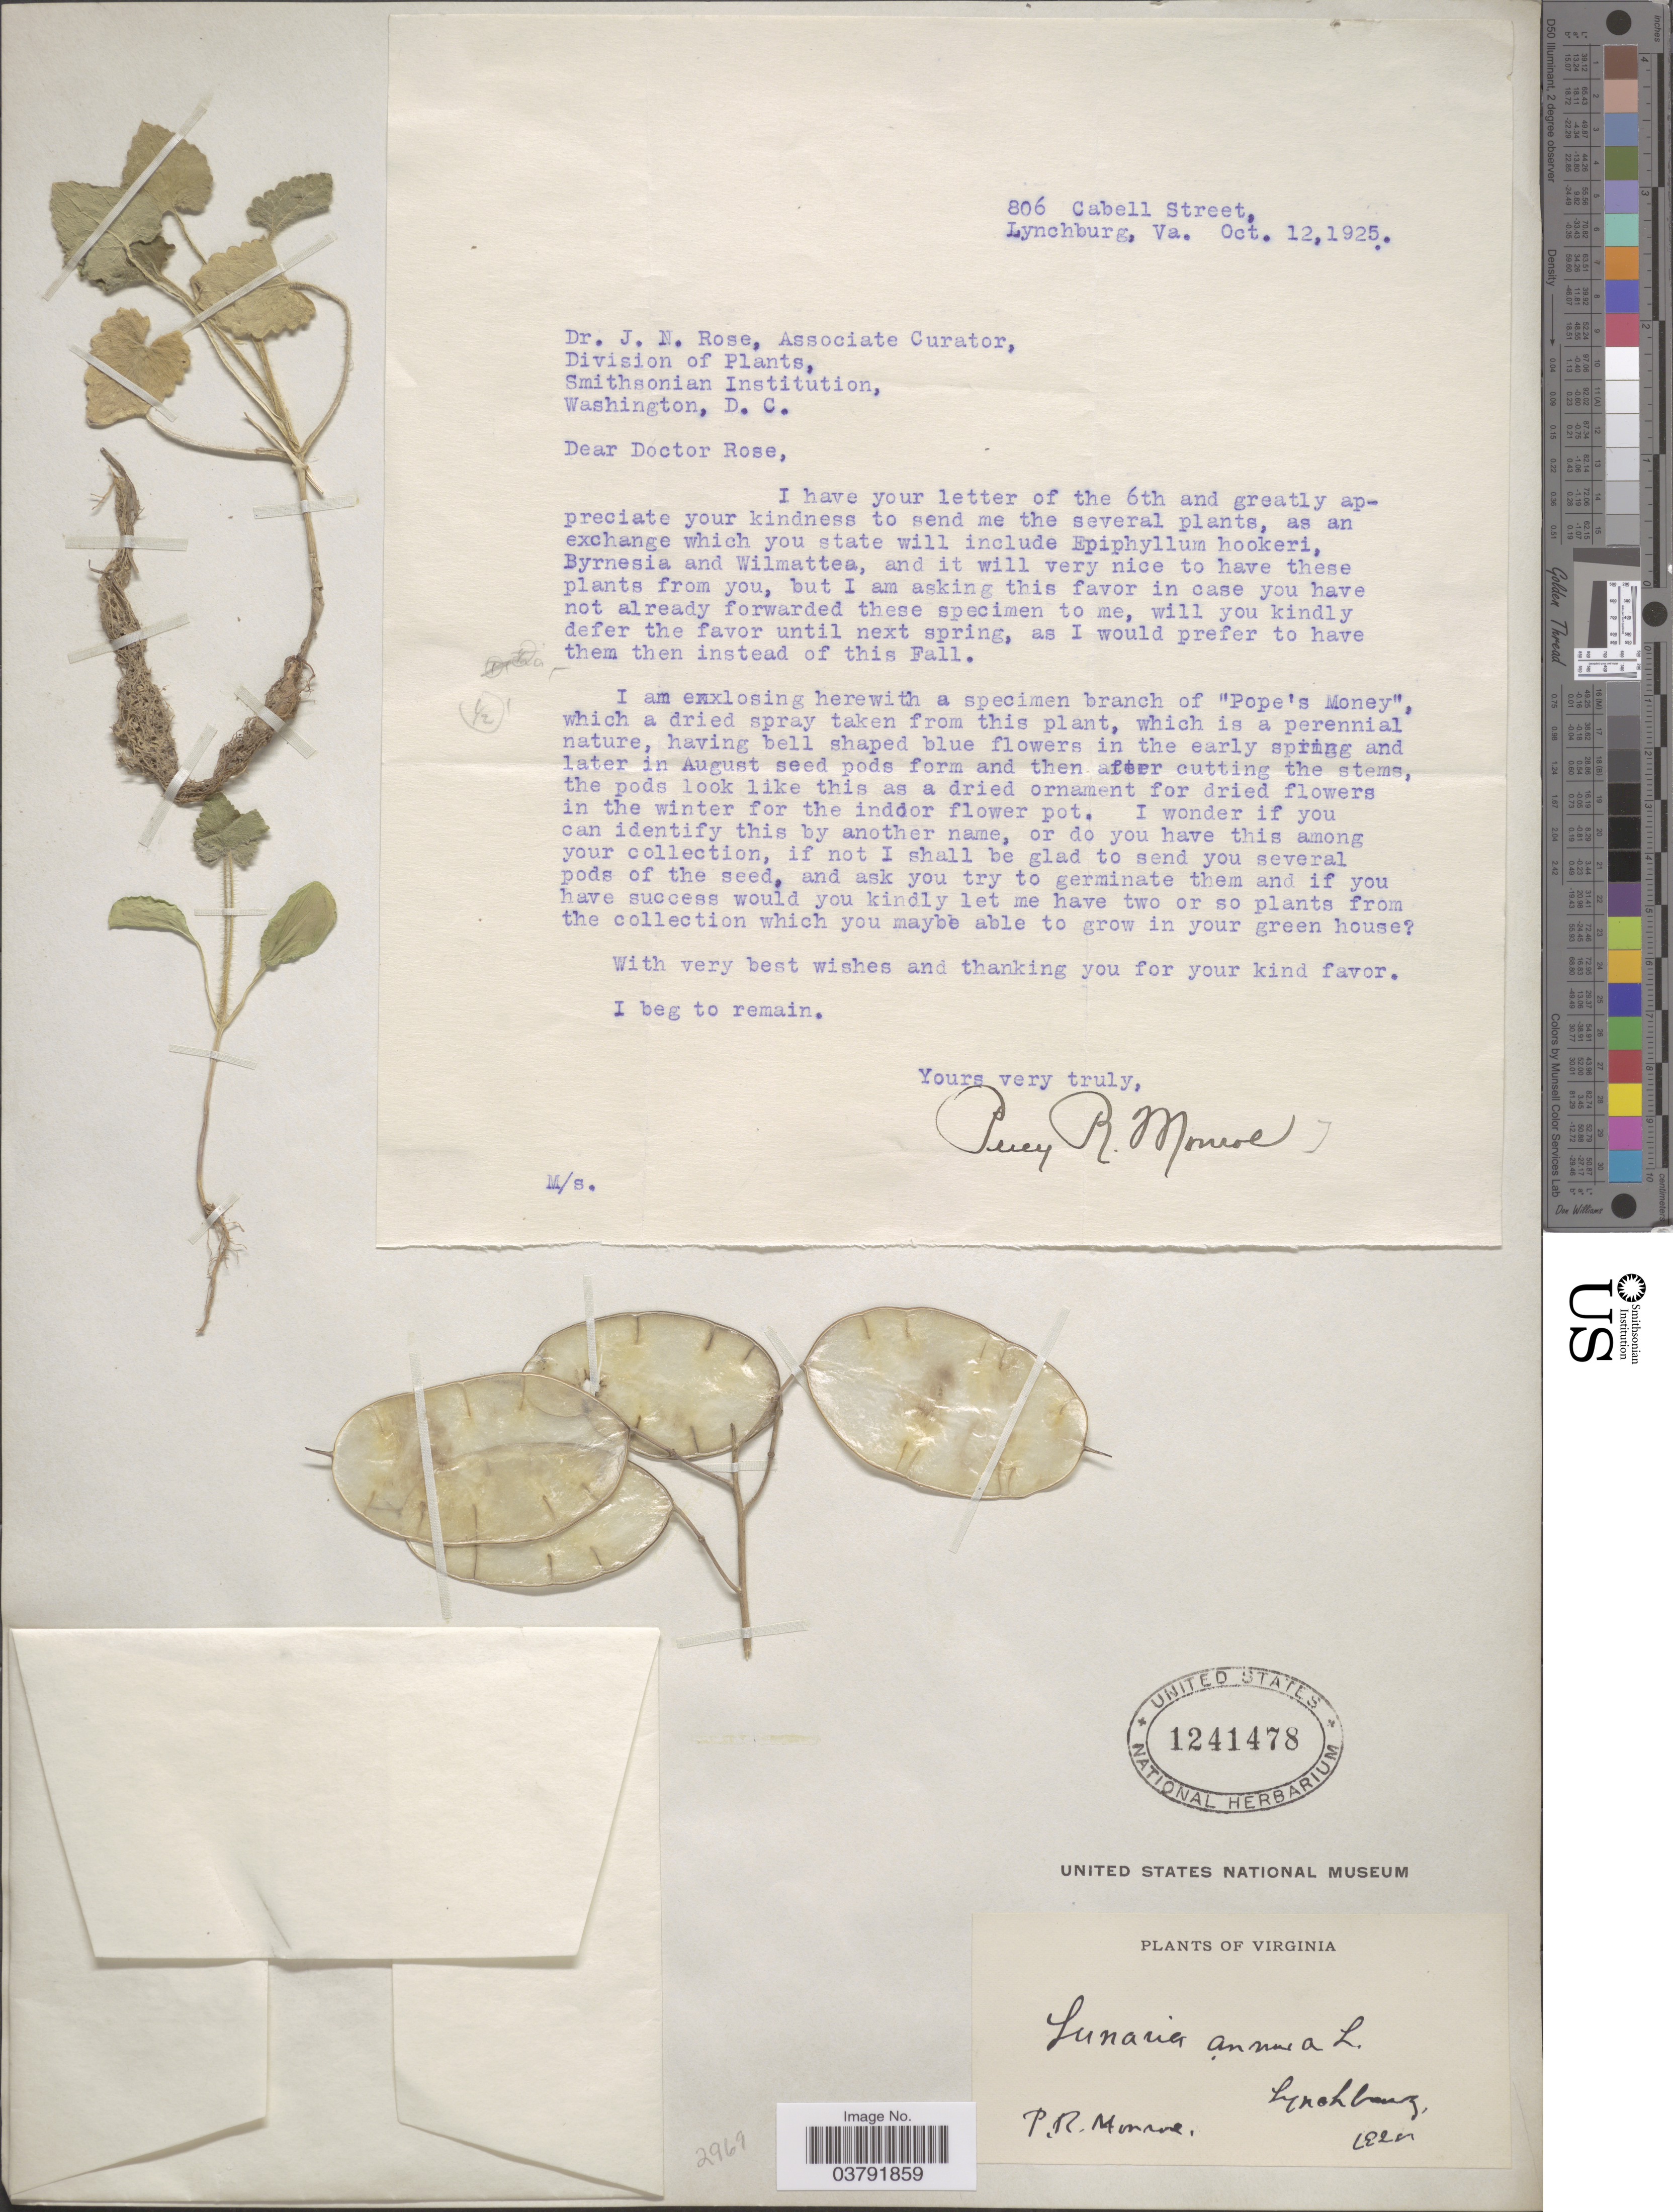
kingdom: Plantae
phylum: Tracheophyta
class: Magnoliopsida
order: Brassicales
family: Brassicaceae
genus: Lunaria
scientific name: Lunaria annua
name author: L.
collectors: P. Monroe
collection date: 1924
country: United States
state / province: Virginia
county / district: City of Lynchburg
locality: Lynchburg.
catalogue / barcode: US 1241478